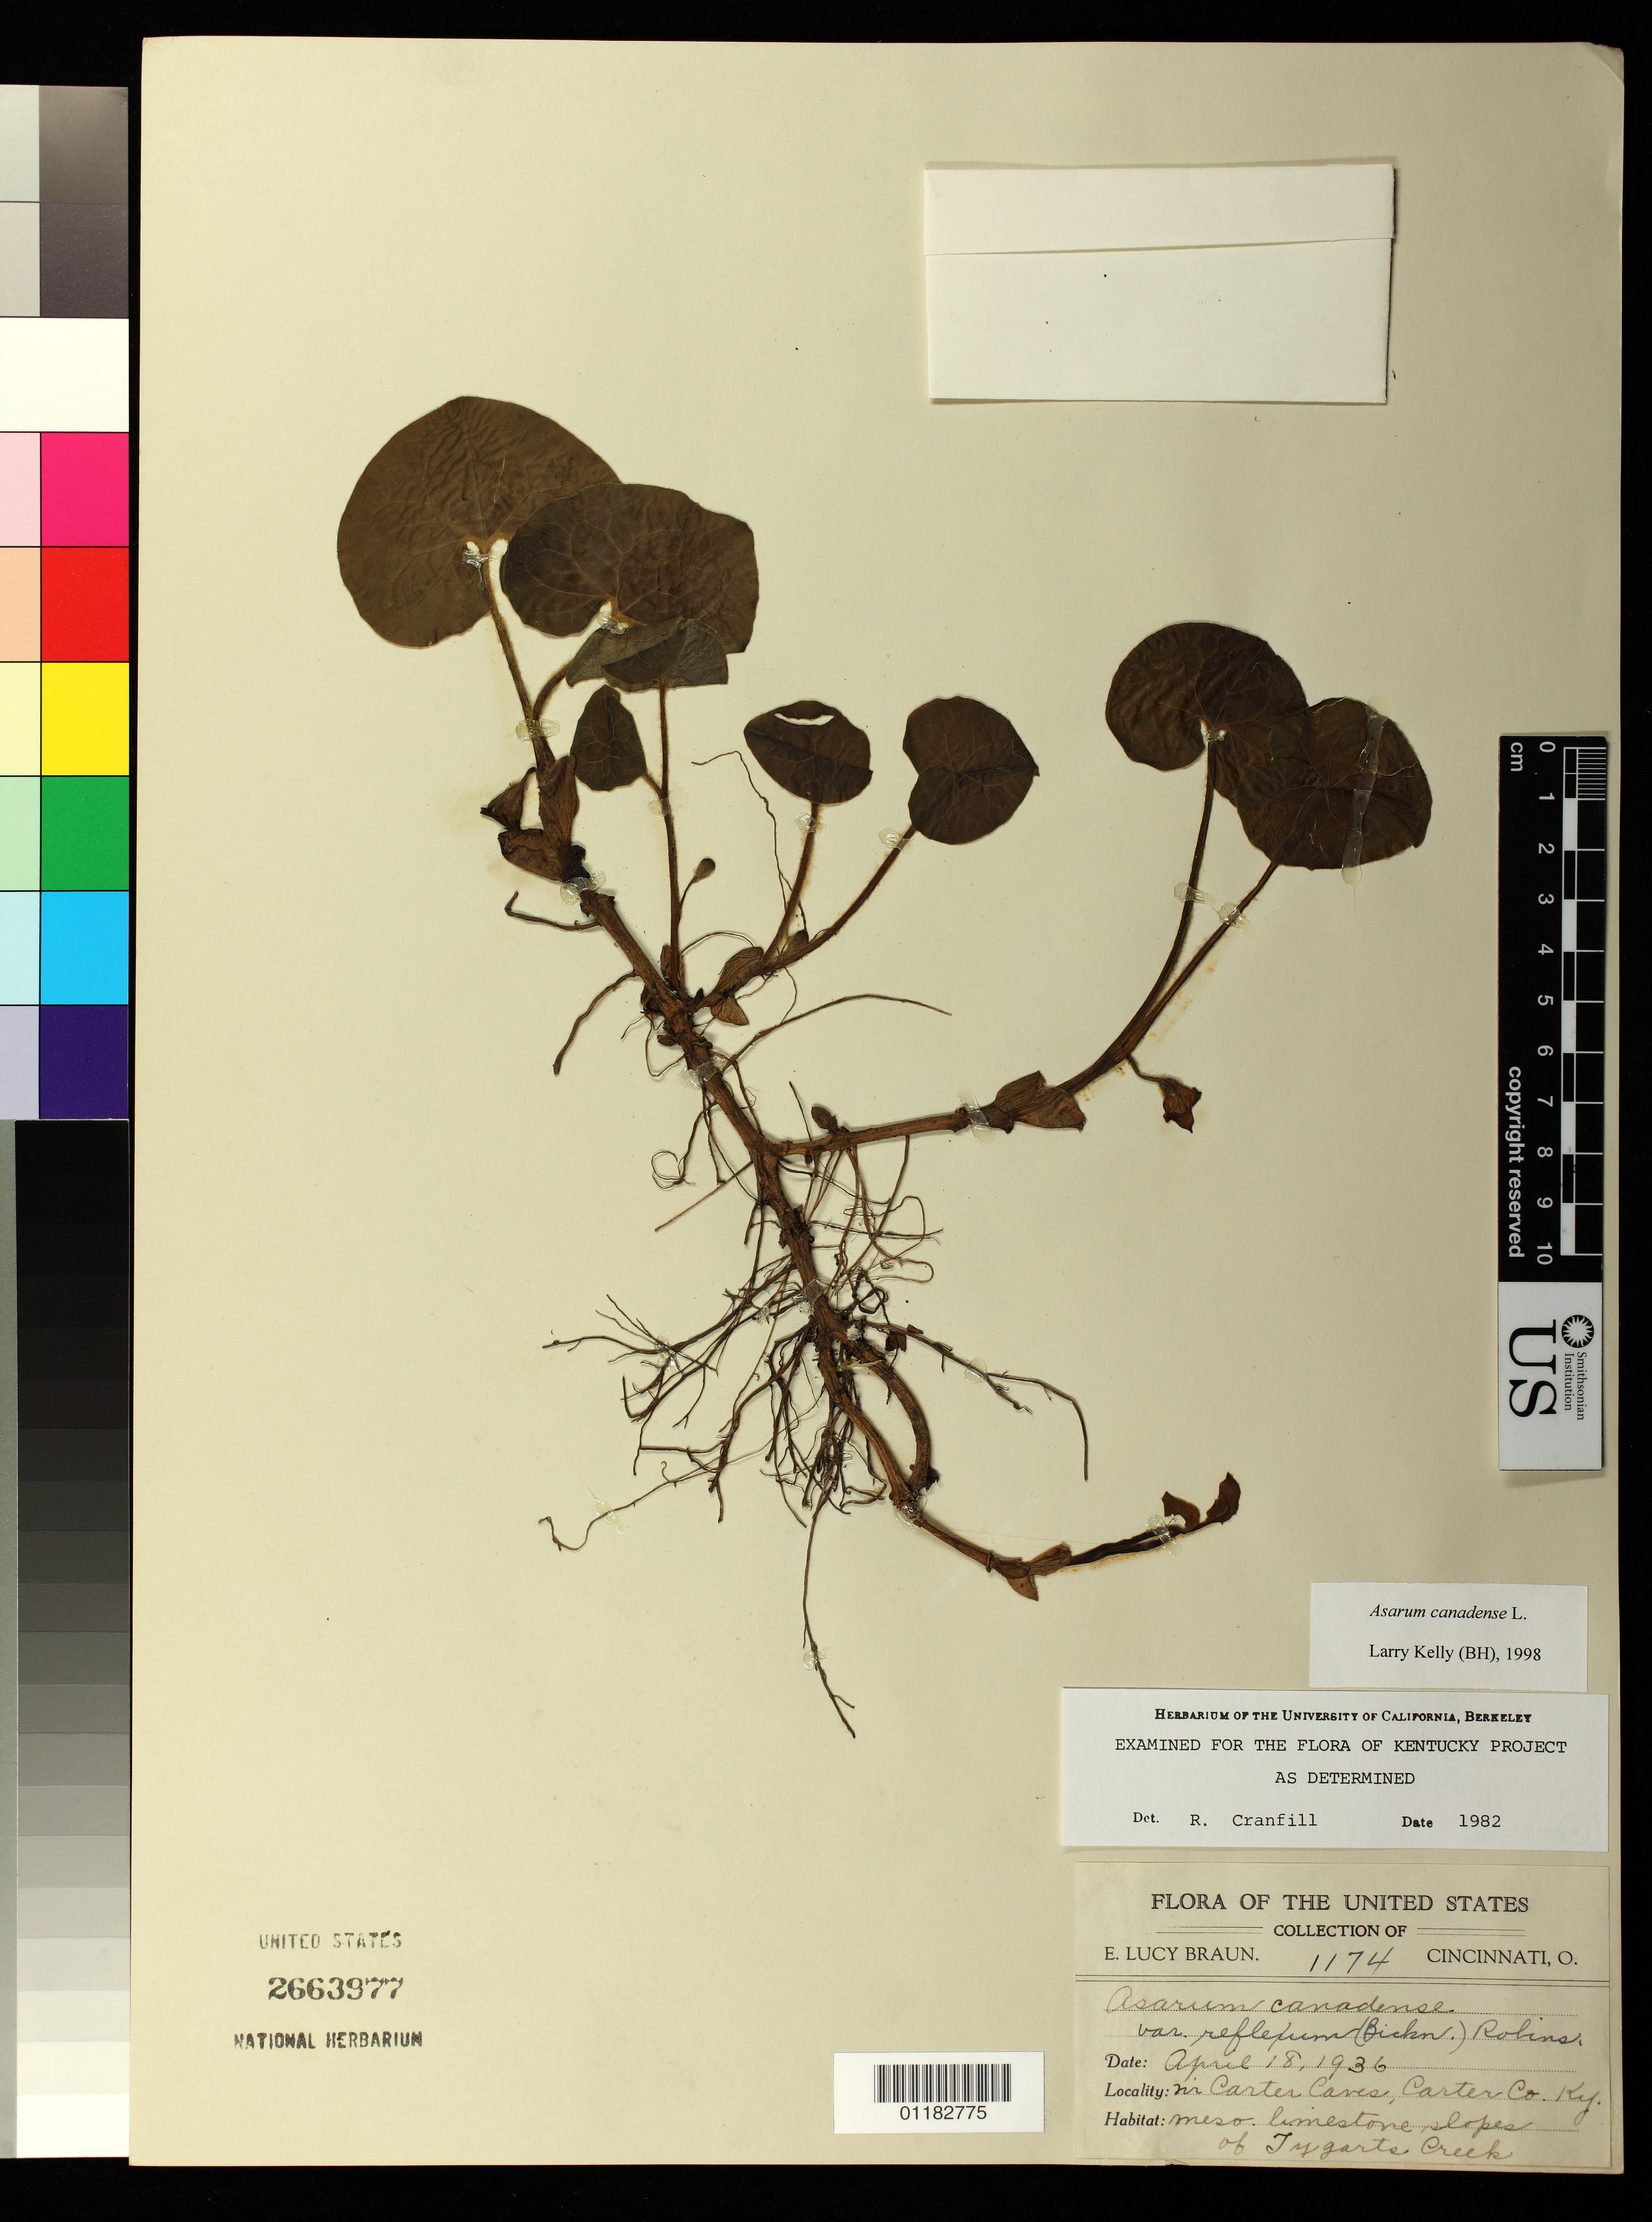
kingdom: Plantae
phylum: Tracheophyta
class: Magnoliopsida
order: Piperales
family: Aristolochiaceae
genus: Asarum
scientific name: Asarum canadense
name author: L.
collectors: E. L. Braun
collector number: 1174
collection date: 1936-04-18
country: United States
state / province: Kentucky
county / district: Carter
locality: Along limestone slopes Tygarts Creek near Carter Caves [State Park], Carter County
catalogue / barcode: US 2663977